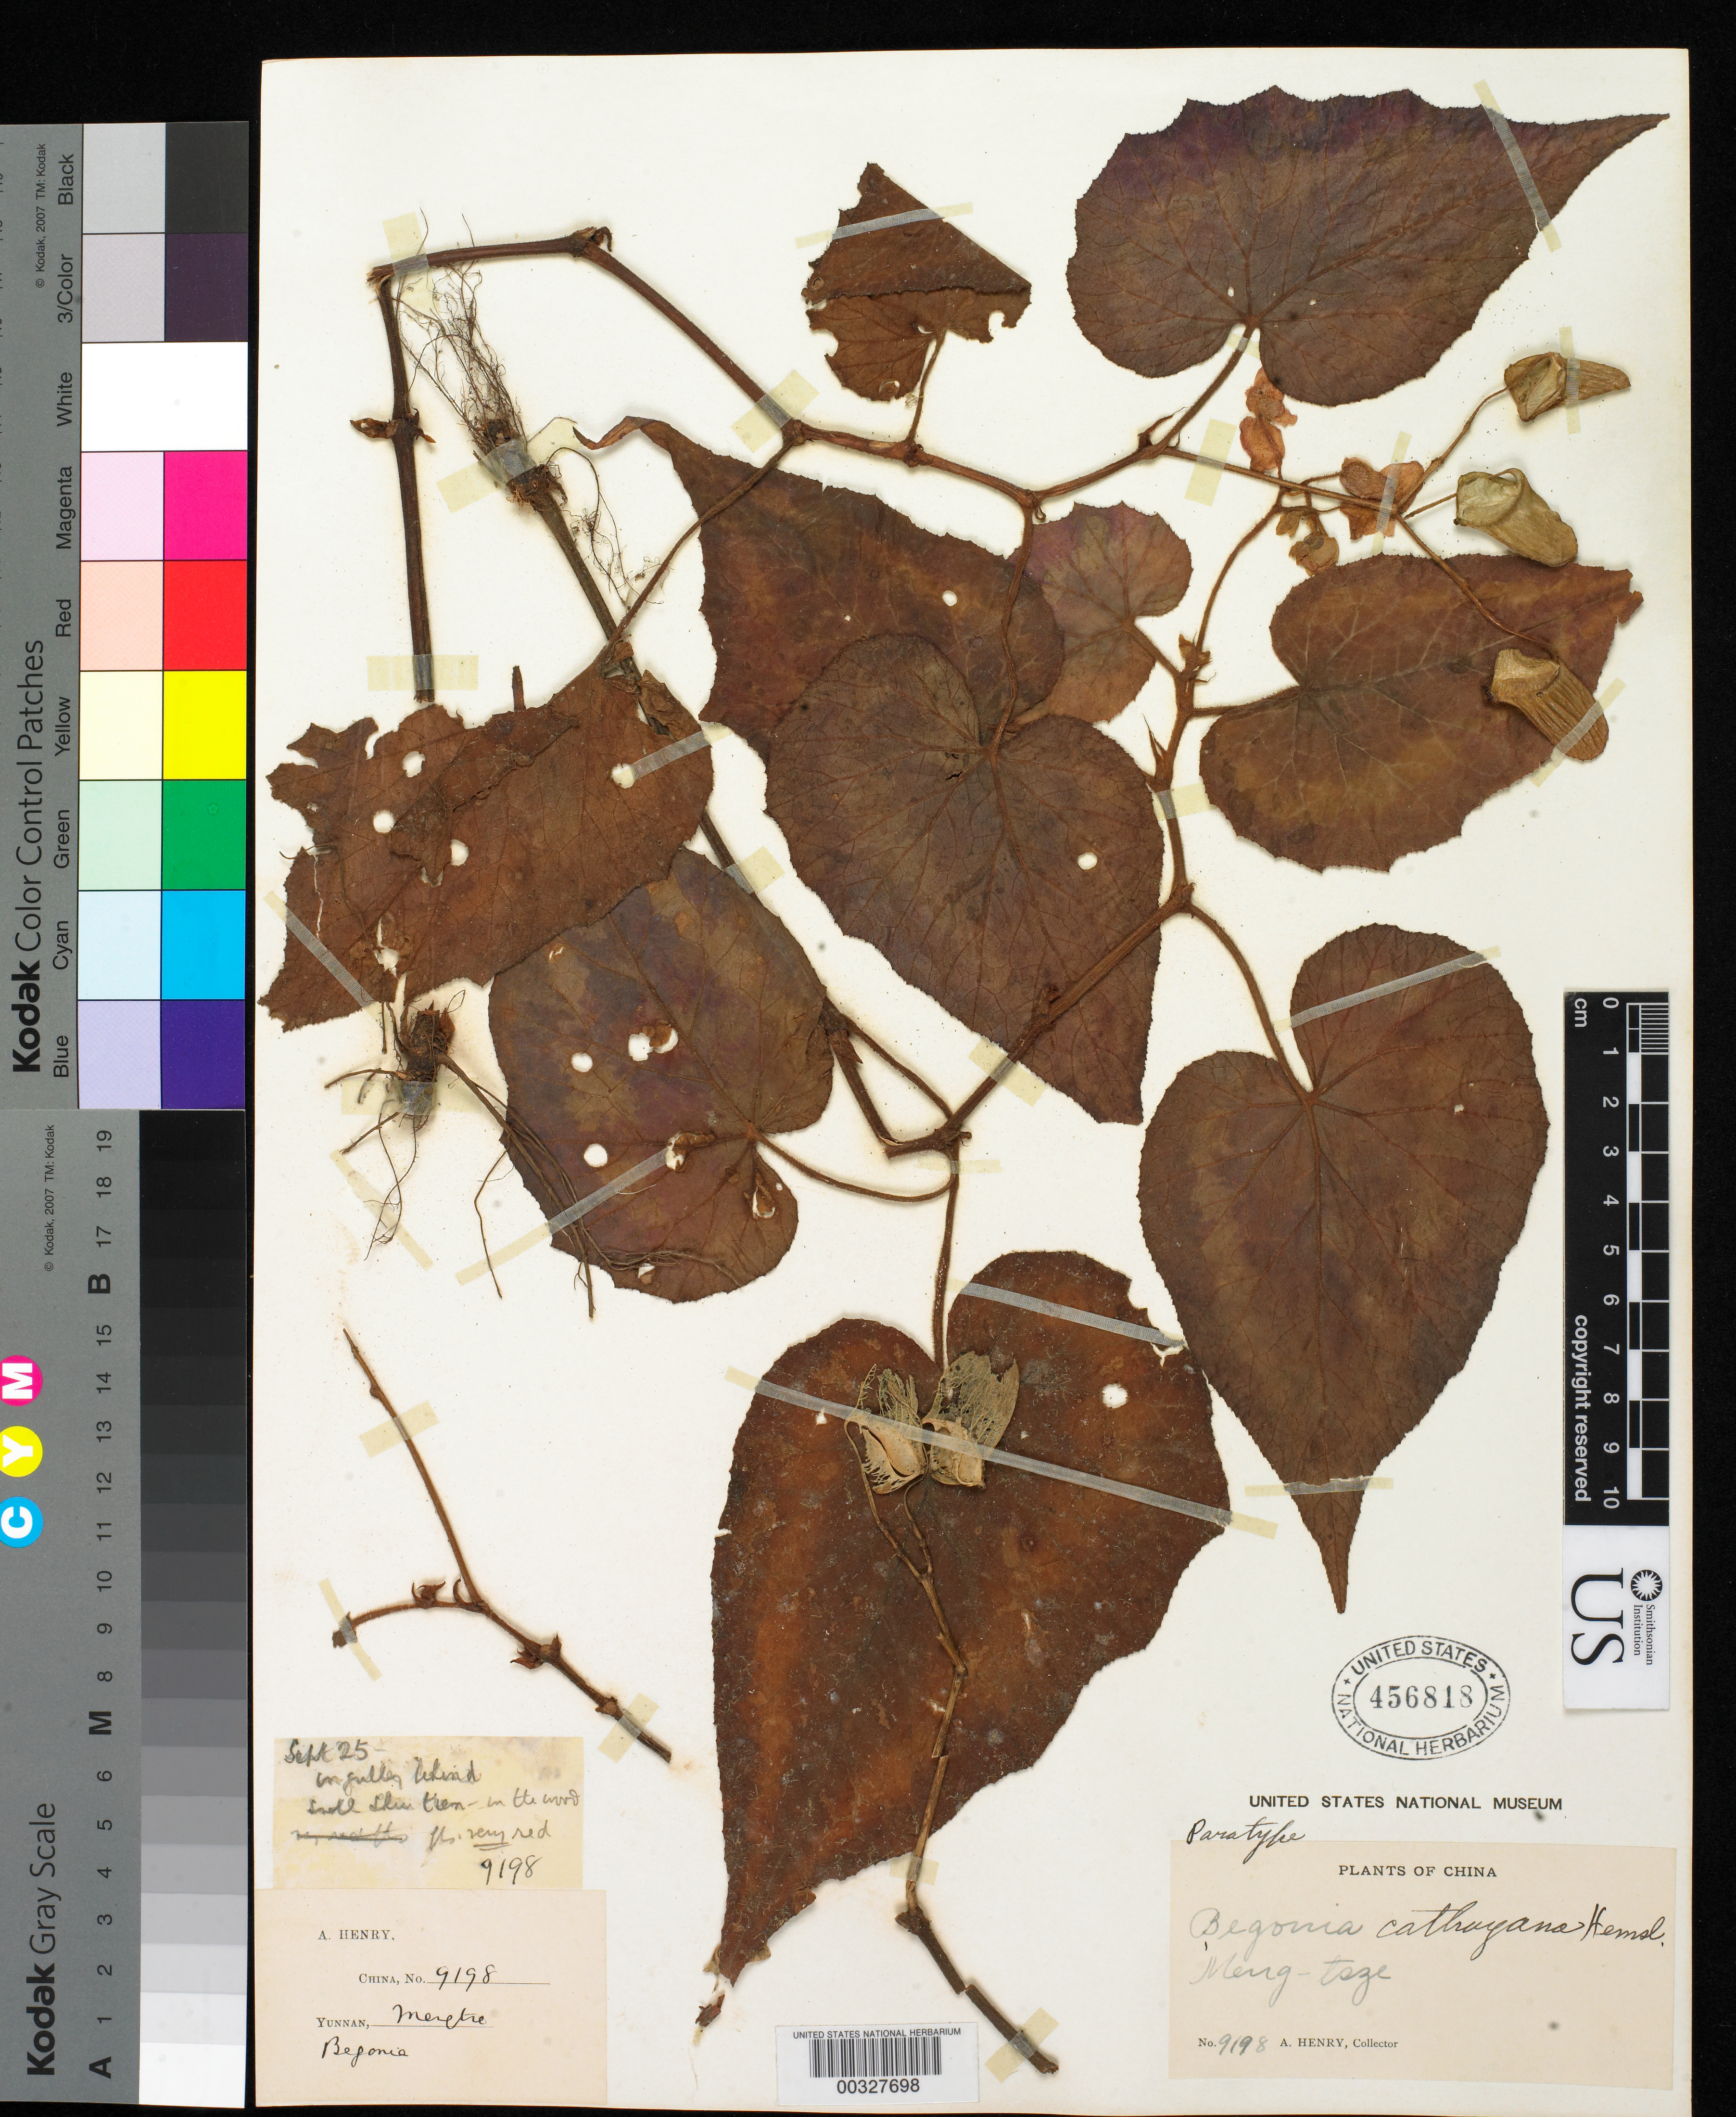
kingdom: Plantae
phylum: Tracheophyta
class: Magnoliopsida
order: Cucurbitales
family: Begoniaceae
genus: Begonia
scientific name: Begonia cathayana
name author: Hemsl.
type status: Syntype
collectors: A. Henry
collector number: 9198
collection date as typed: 25 Sep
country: China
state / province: Yunnan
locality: Yunnan, Mengtze.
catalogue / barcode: US 456818